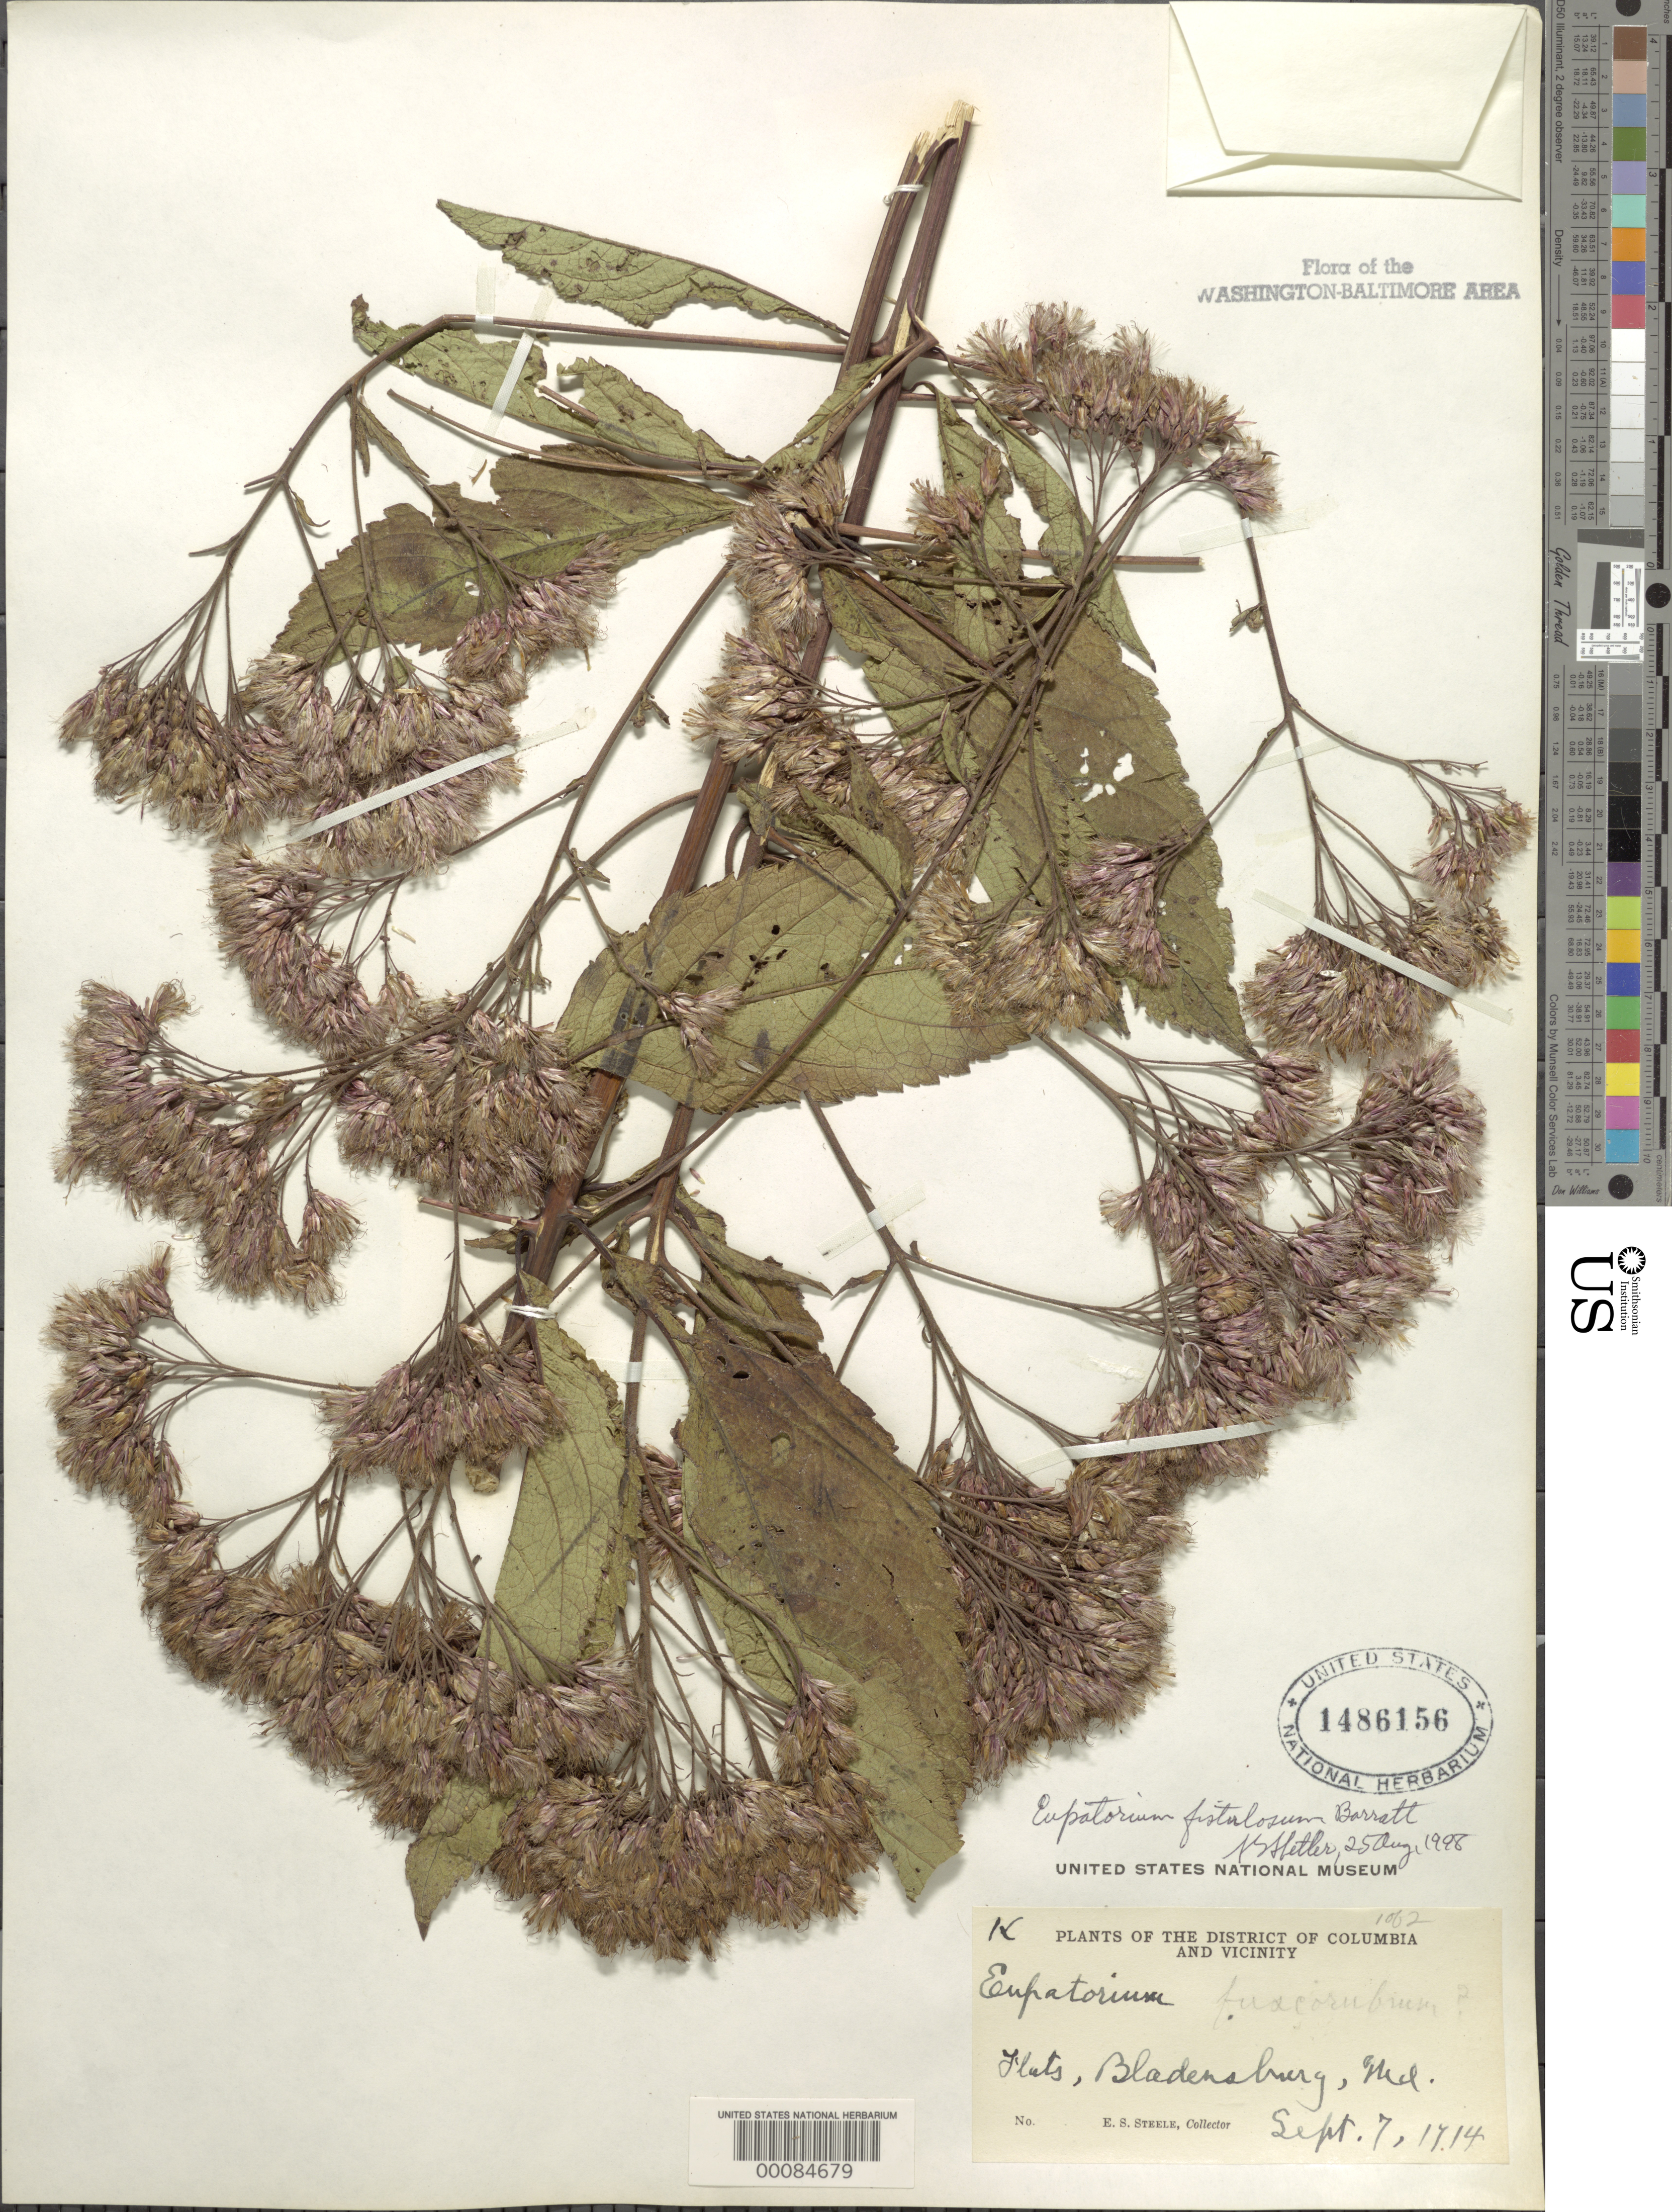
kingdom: Plantae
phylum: Tracheophyta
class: Magnoliopsida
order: Asterales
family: Asteraceae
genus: Eupatorium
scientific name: Eupatorium fistulosum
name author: Barratt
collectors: E. Steele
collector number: K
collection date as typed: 07 Sep 1914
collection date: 1914-09-07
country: United States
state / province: Maryland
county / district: Prince George's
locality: Bladensburg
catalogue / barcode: US 1486156